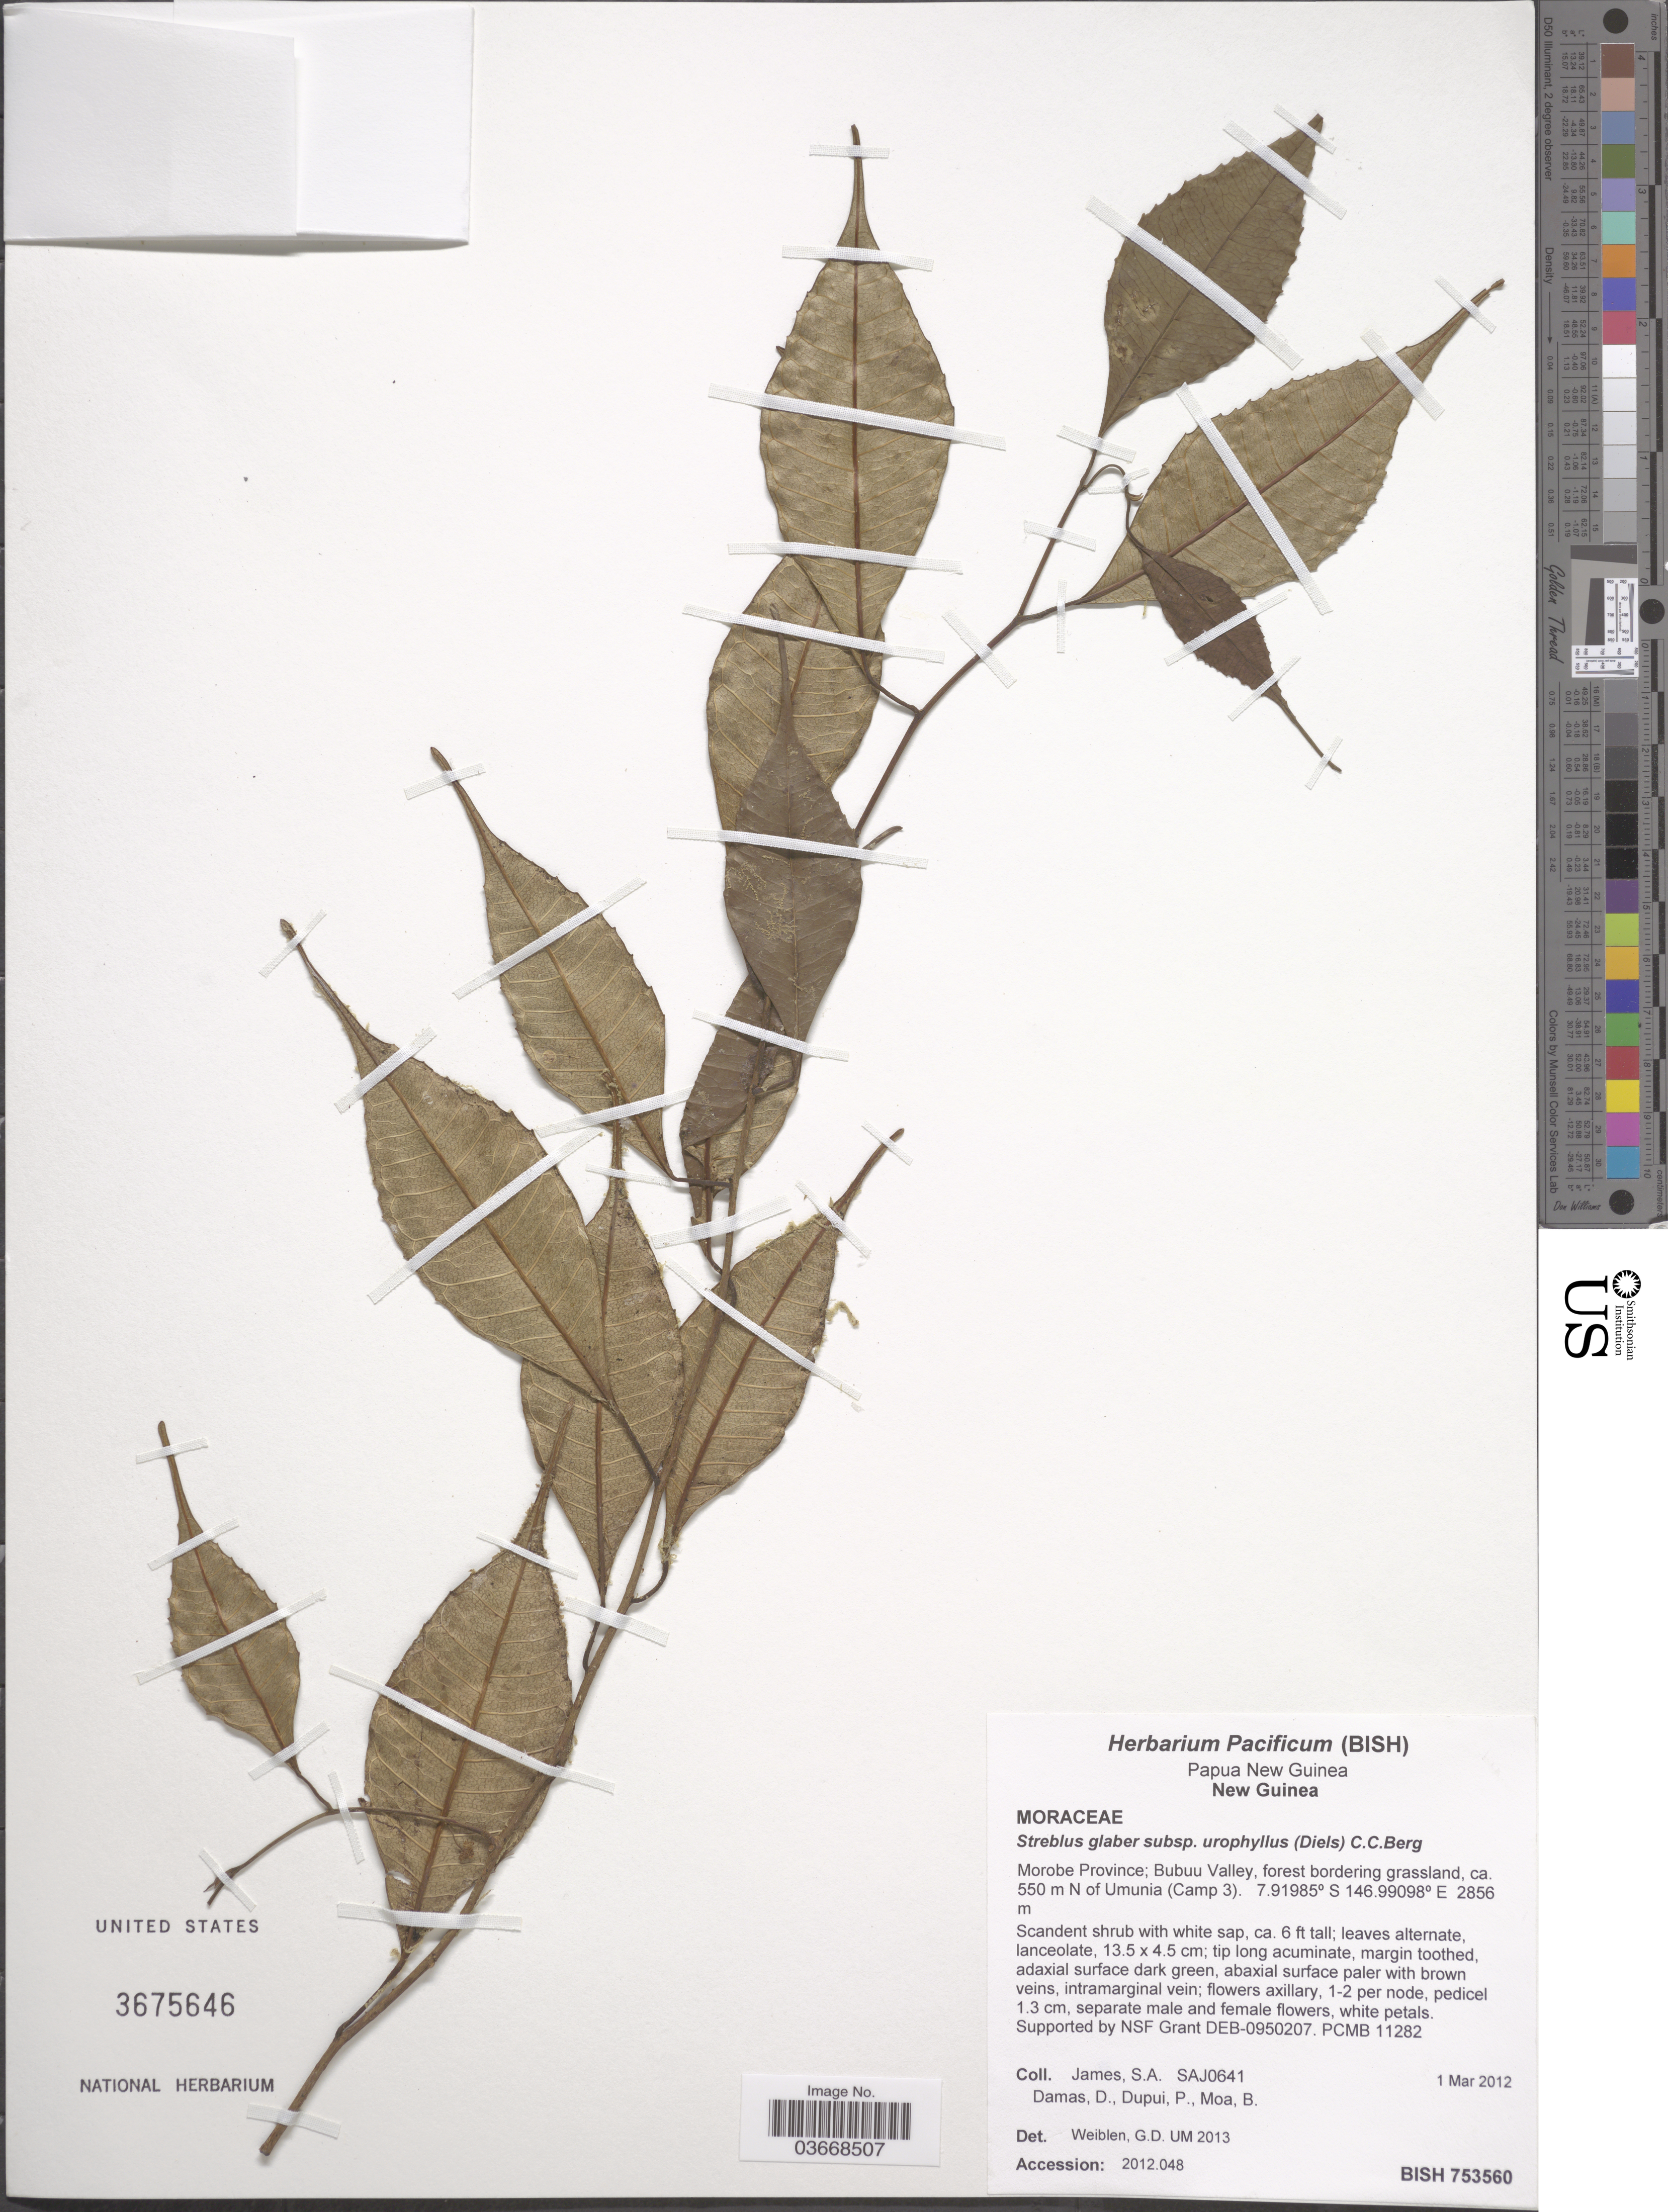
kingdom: Plantae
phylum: Tracheophyta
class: Magnoliopsida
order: Rosales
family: Moraceae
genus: Paratrophis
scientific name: Paratrophis glabra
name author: (Merr.) Steenis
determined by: Wagner, W. L., (BOT), Smithsonian Institution - National Museum of Natural History (UNITED STATES)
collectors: S. James, D. Damas, P. Dupui & B. Moa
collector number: SAJ0641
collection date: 2012-03-01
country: Papua New Guinea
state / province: Morobe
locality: Bubuu Valley, forest bordering grassland, ca. 550 m N of Umunia (Camp 3).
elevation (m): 2856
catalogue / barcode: US 3675646